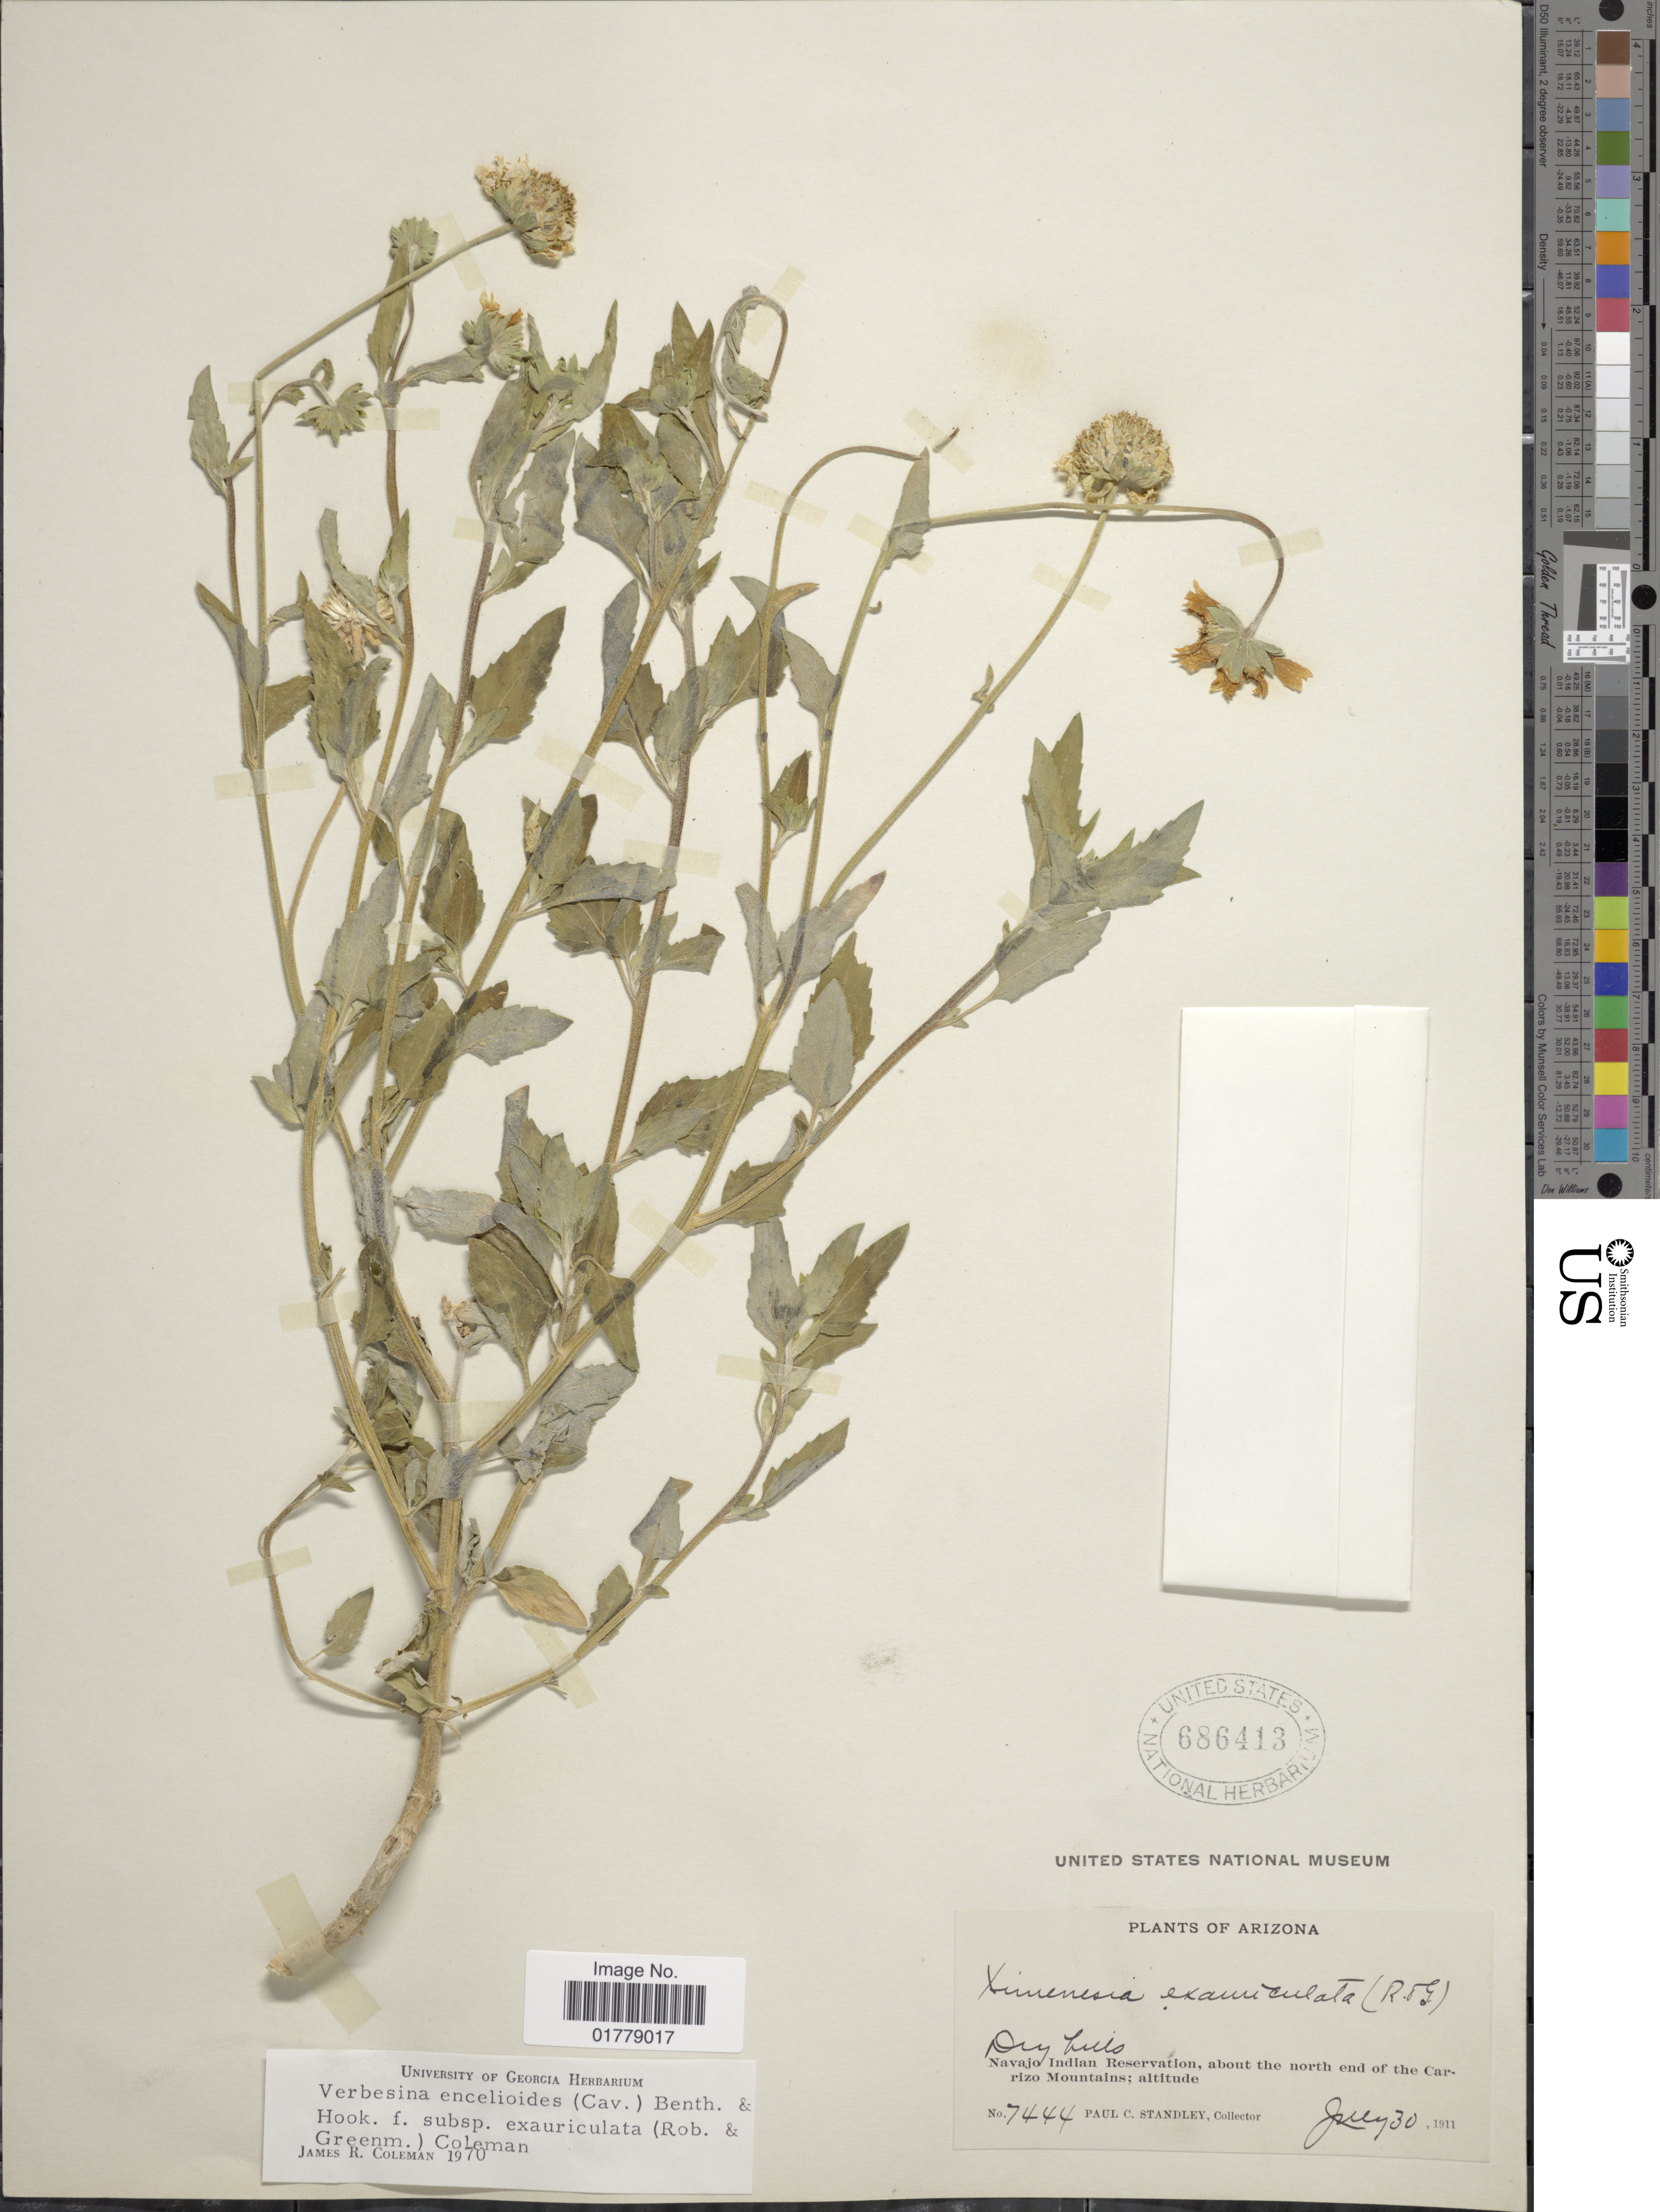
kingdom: Plantae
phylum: Tracheophyta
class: Magnoliopsida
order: Asterales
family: Asteraceae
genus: Verbesina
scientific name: Verbesina encelioides var. cana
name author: (B.L. Rob.) Greenm.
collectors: P. C. Standley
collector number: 7444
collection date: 1911-07-30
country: United States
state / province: Arizona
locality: Dry hills. Navajo Indian Reservation, about the north end of the Carrizo Mountains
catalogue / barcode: US 686413